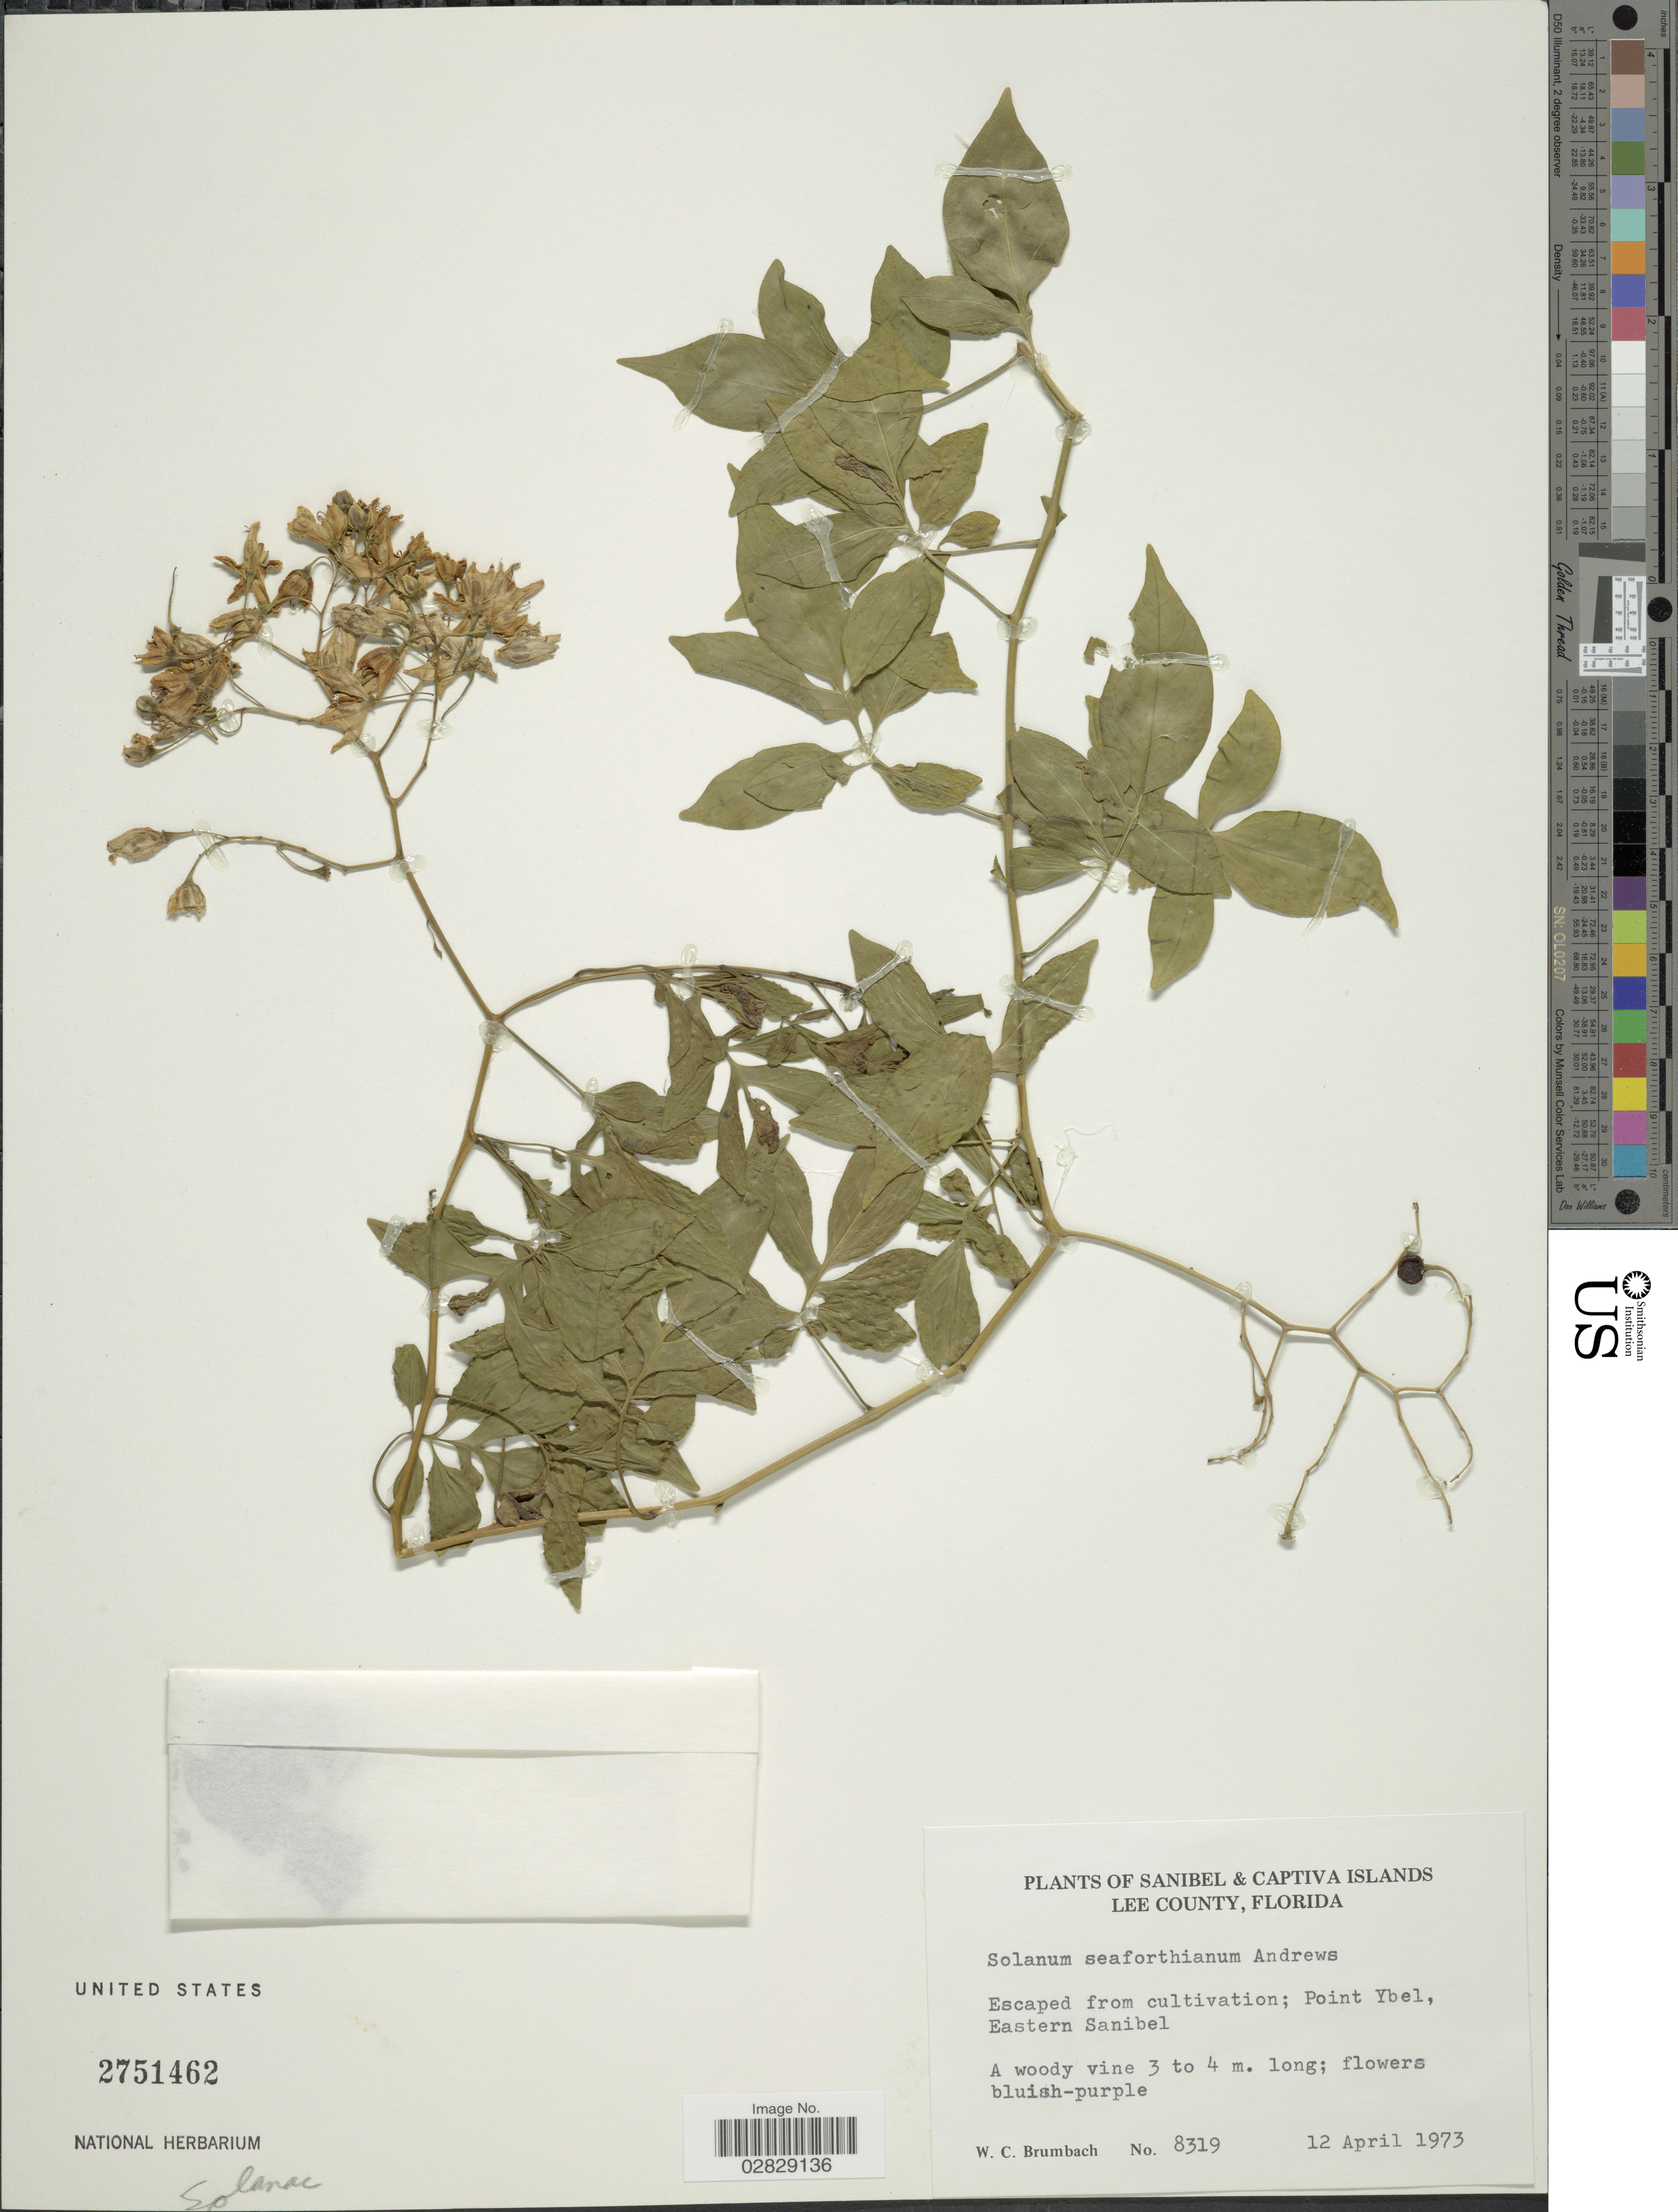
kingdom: Plantae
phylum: Tracheophyta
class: Magnoliopsida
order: Solanales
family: Solanaceae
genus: Solanum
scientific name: Solanum seaforthianum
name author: Andrews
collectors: W. C. Brumbach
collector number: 8319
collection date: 1973-04-12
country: United States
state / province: Florida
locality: Point Ybel, Eastern Sanibel.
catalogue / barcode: US 2751462